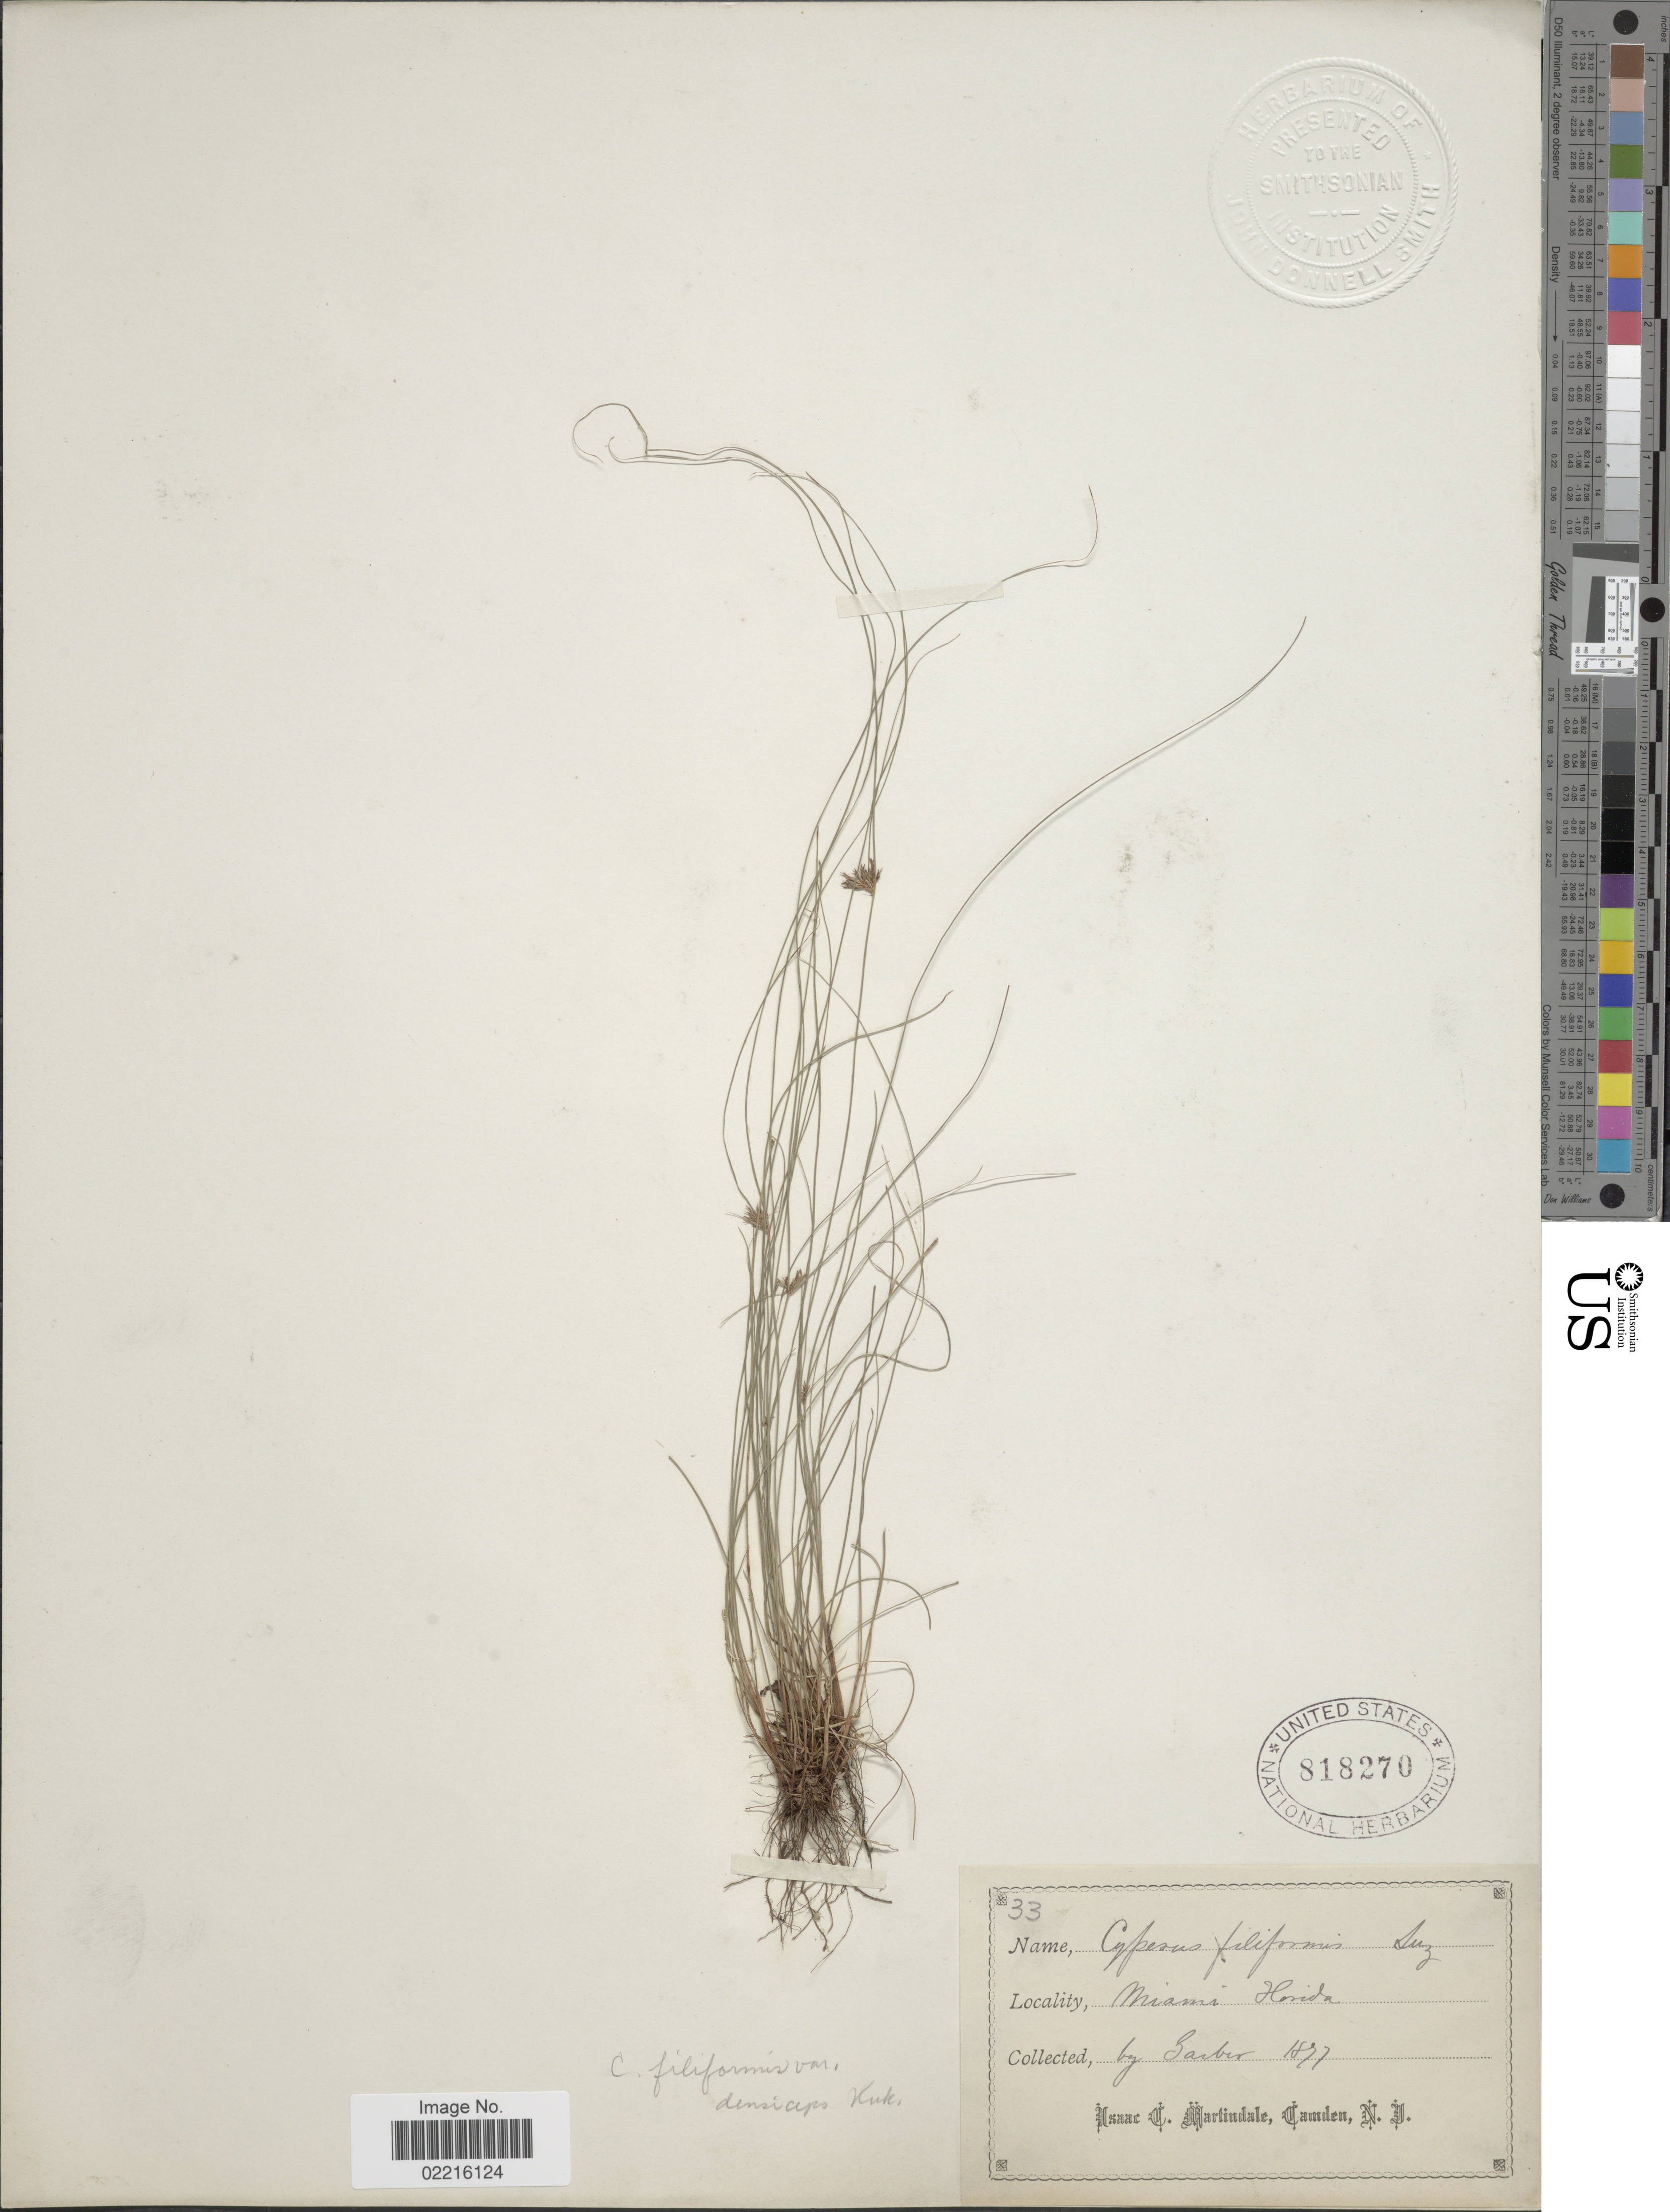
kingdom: Plantae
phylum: Tracheophyta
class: Liliopsida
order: Poales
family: Cyperaceae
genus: Cyperus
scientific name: Cyperus floridanus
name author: Britton in Small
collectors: -- Garber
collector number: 33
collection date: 1877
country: United States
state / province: Florida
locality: Miami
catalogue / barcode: US 818270